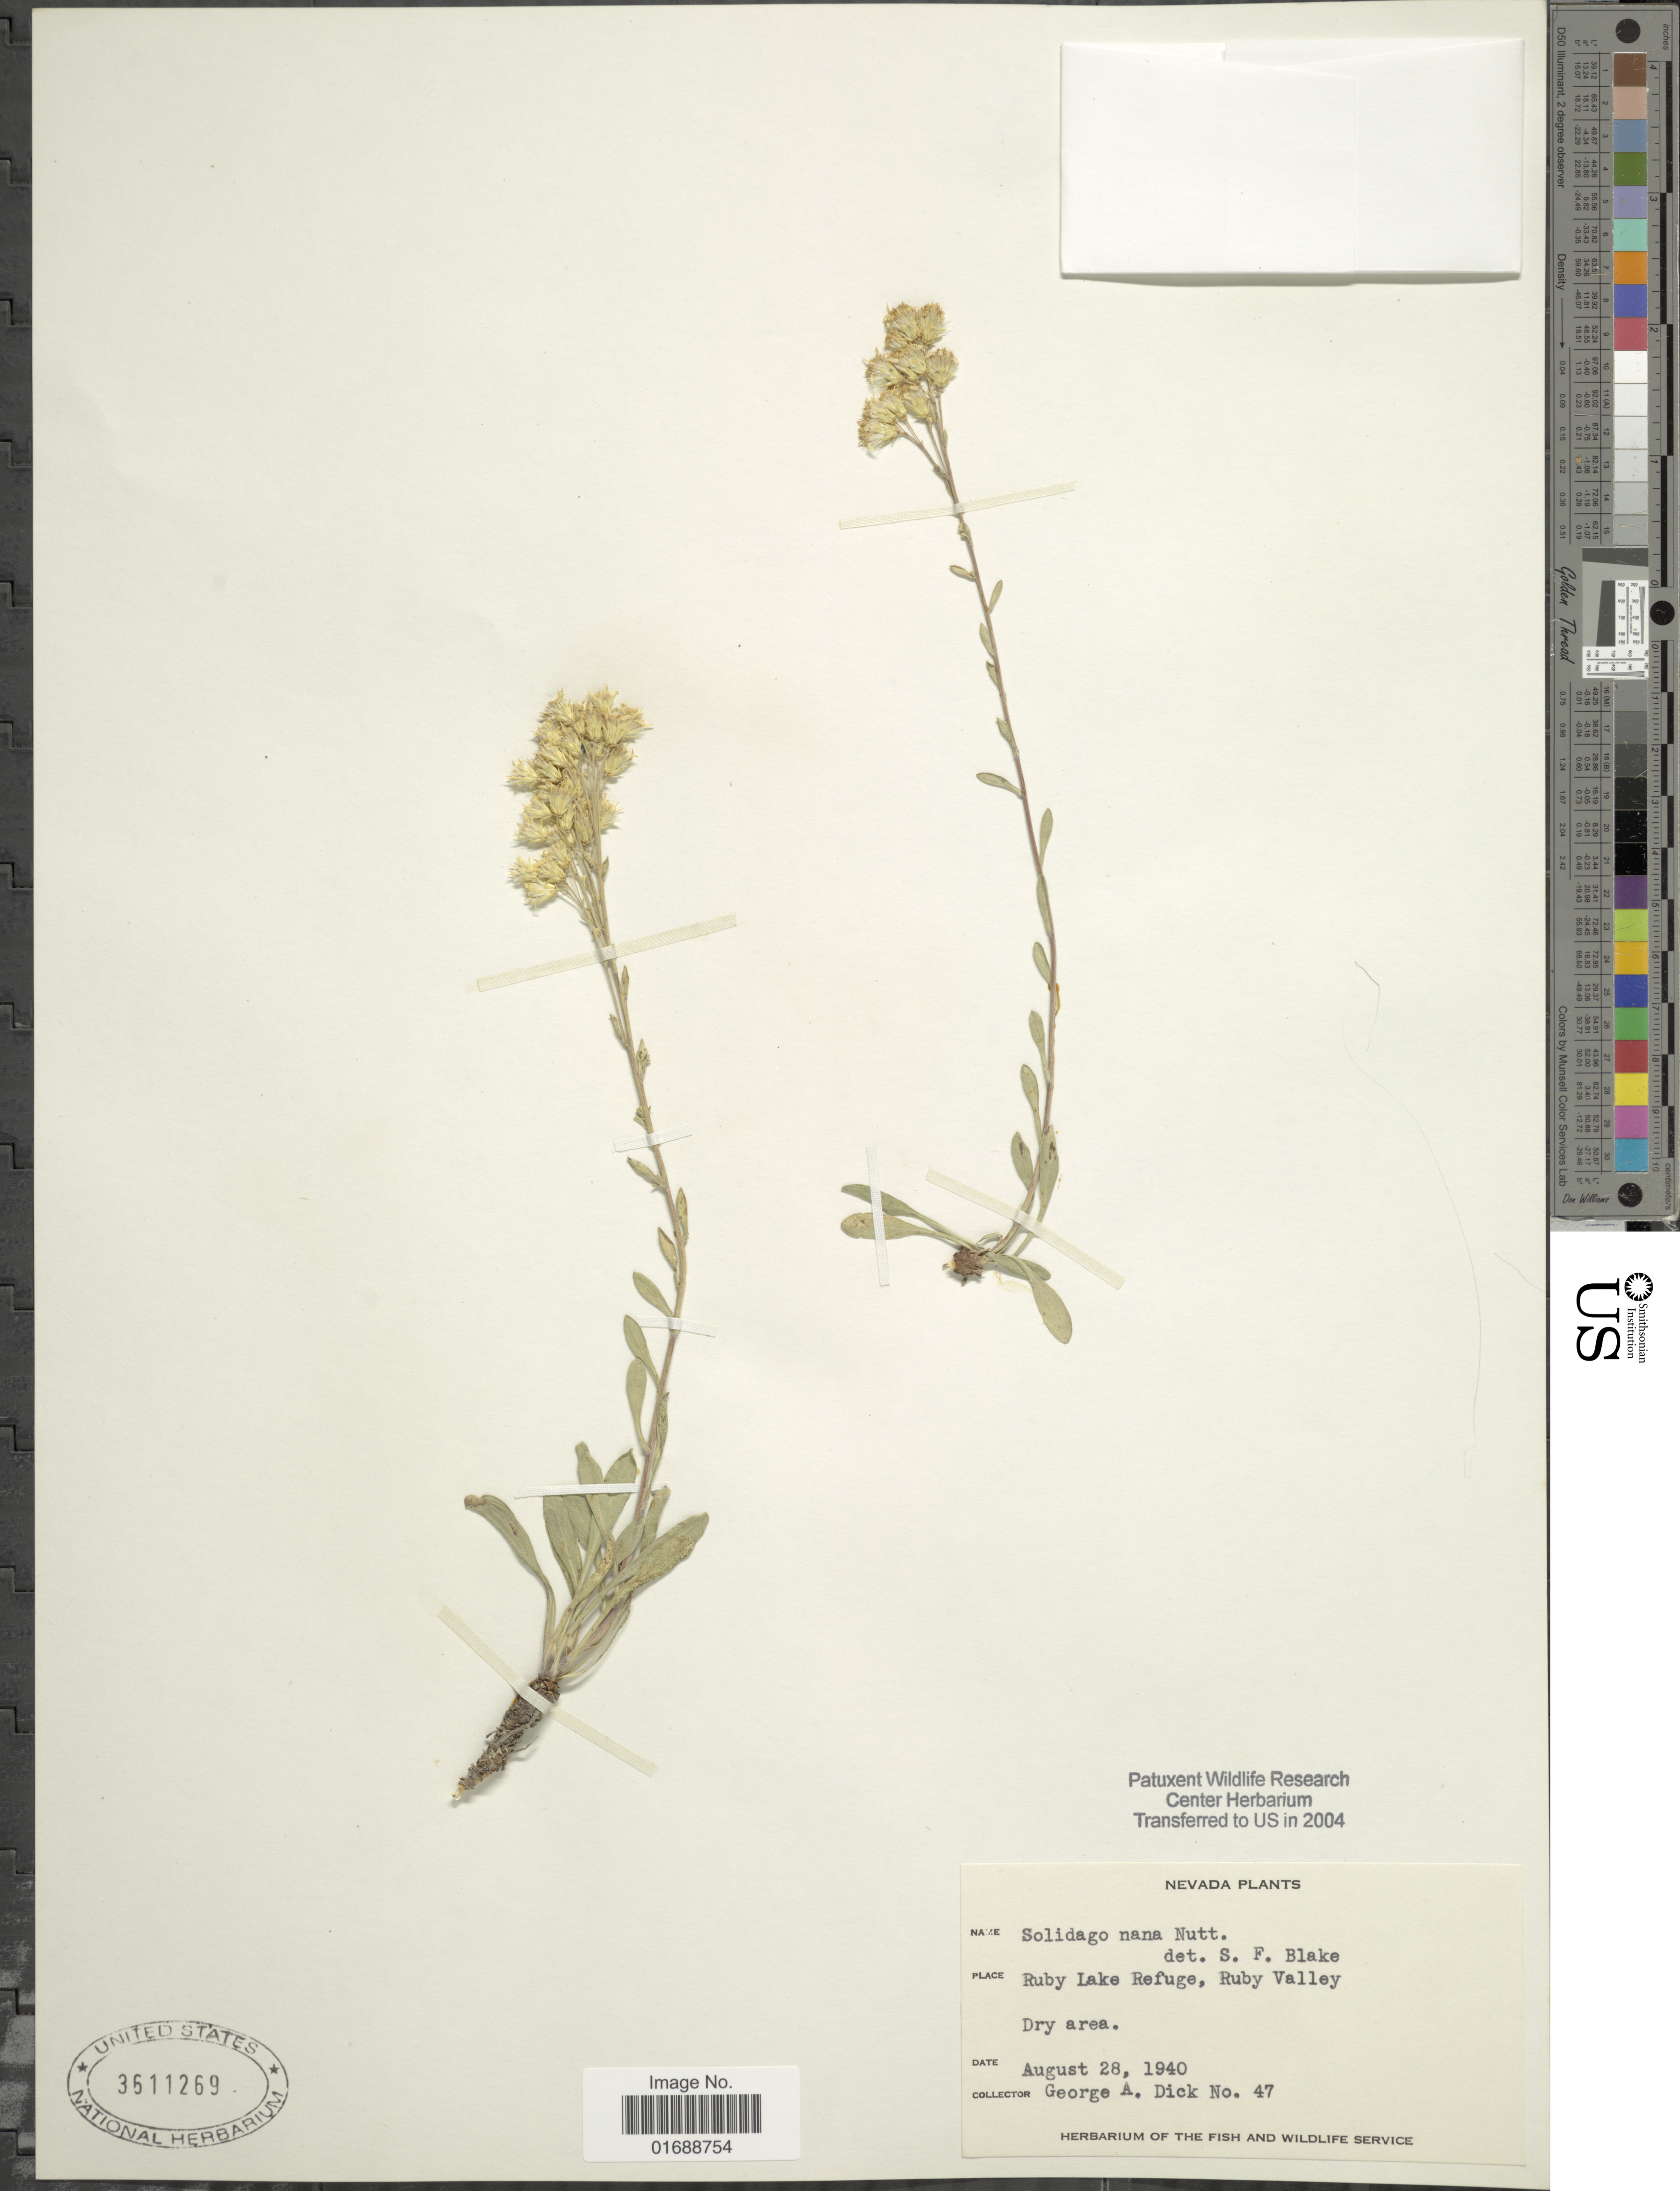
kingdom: Plantae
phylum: Tracheophyta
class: Magnoliopsida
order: Asterales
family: Asteraceae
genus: Solidago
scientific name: Solidago nana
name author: Nutt.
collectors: G. Dick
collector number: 47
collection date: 1940-08-28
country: United States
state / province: Nevada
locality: Ruby Lake Refuge, Ruby Valley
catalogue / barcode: US 3611269